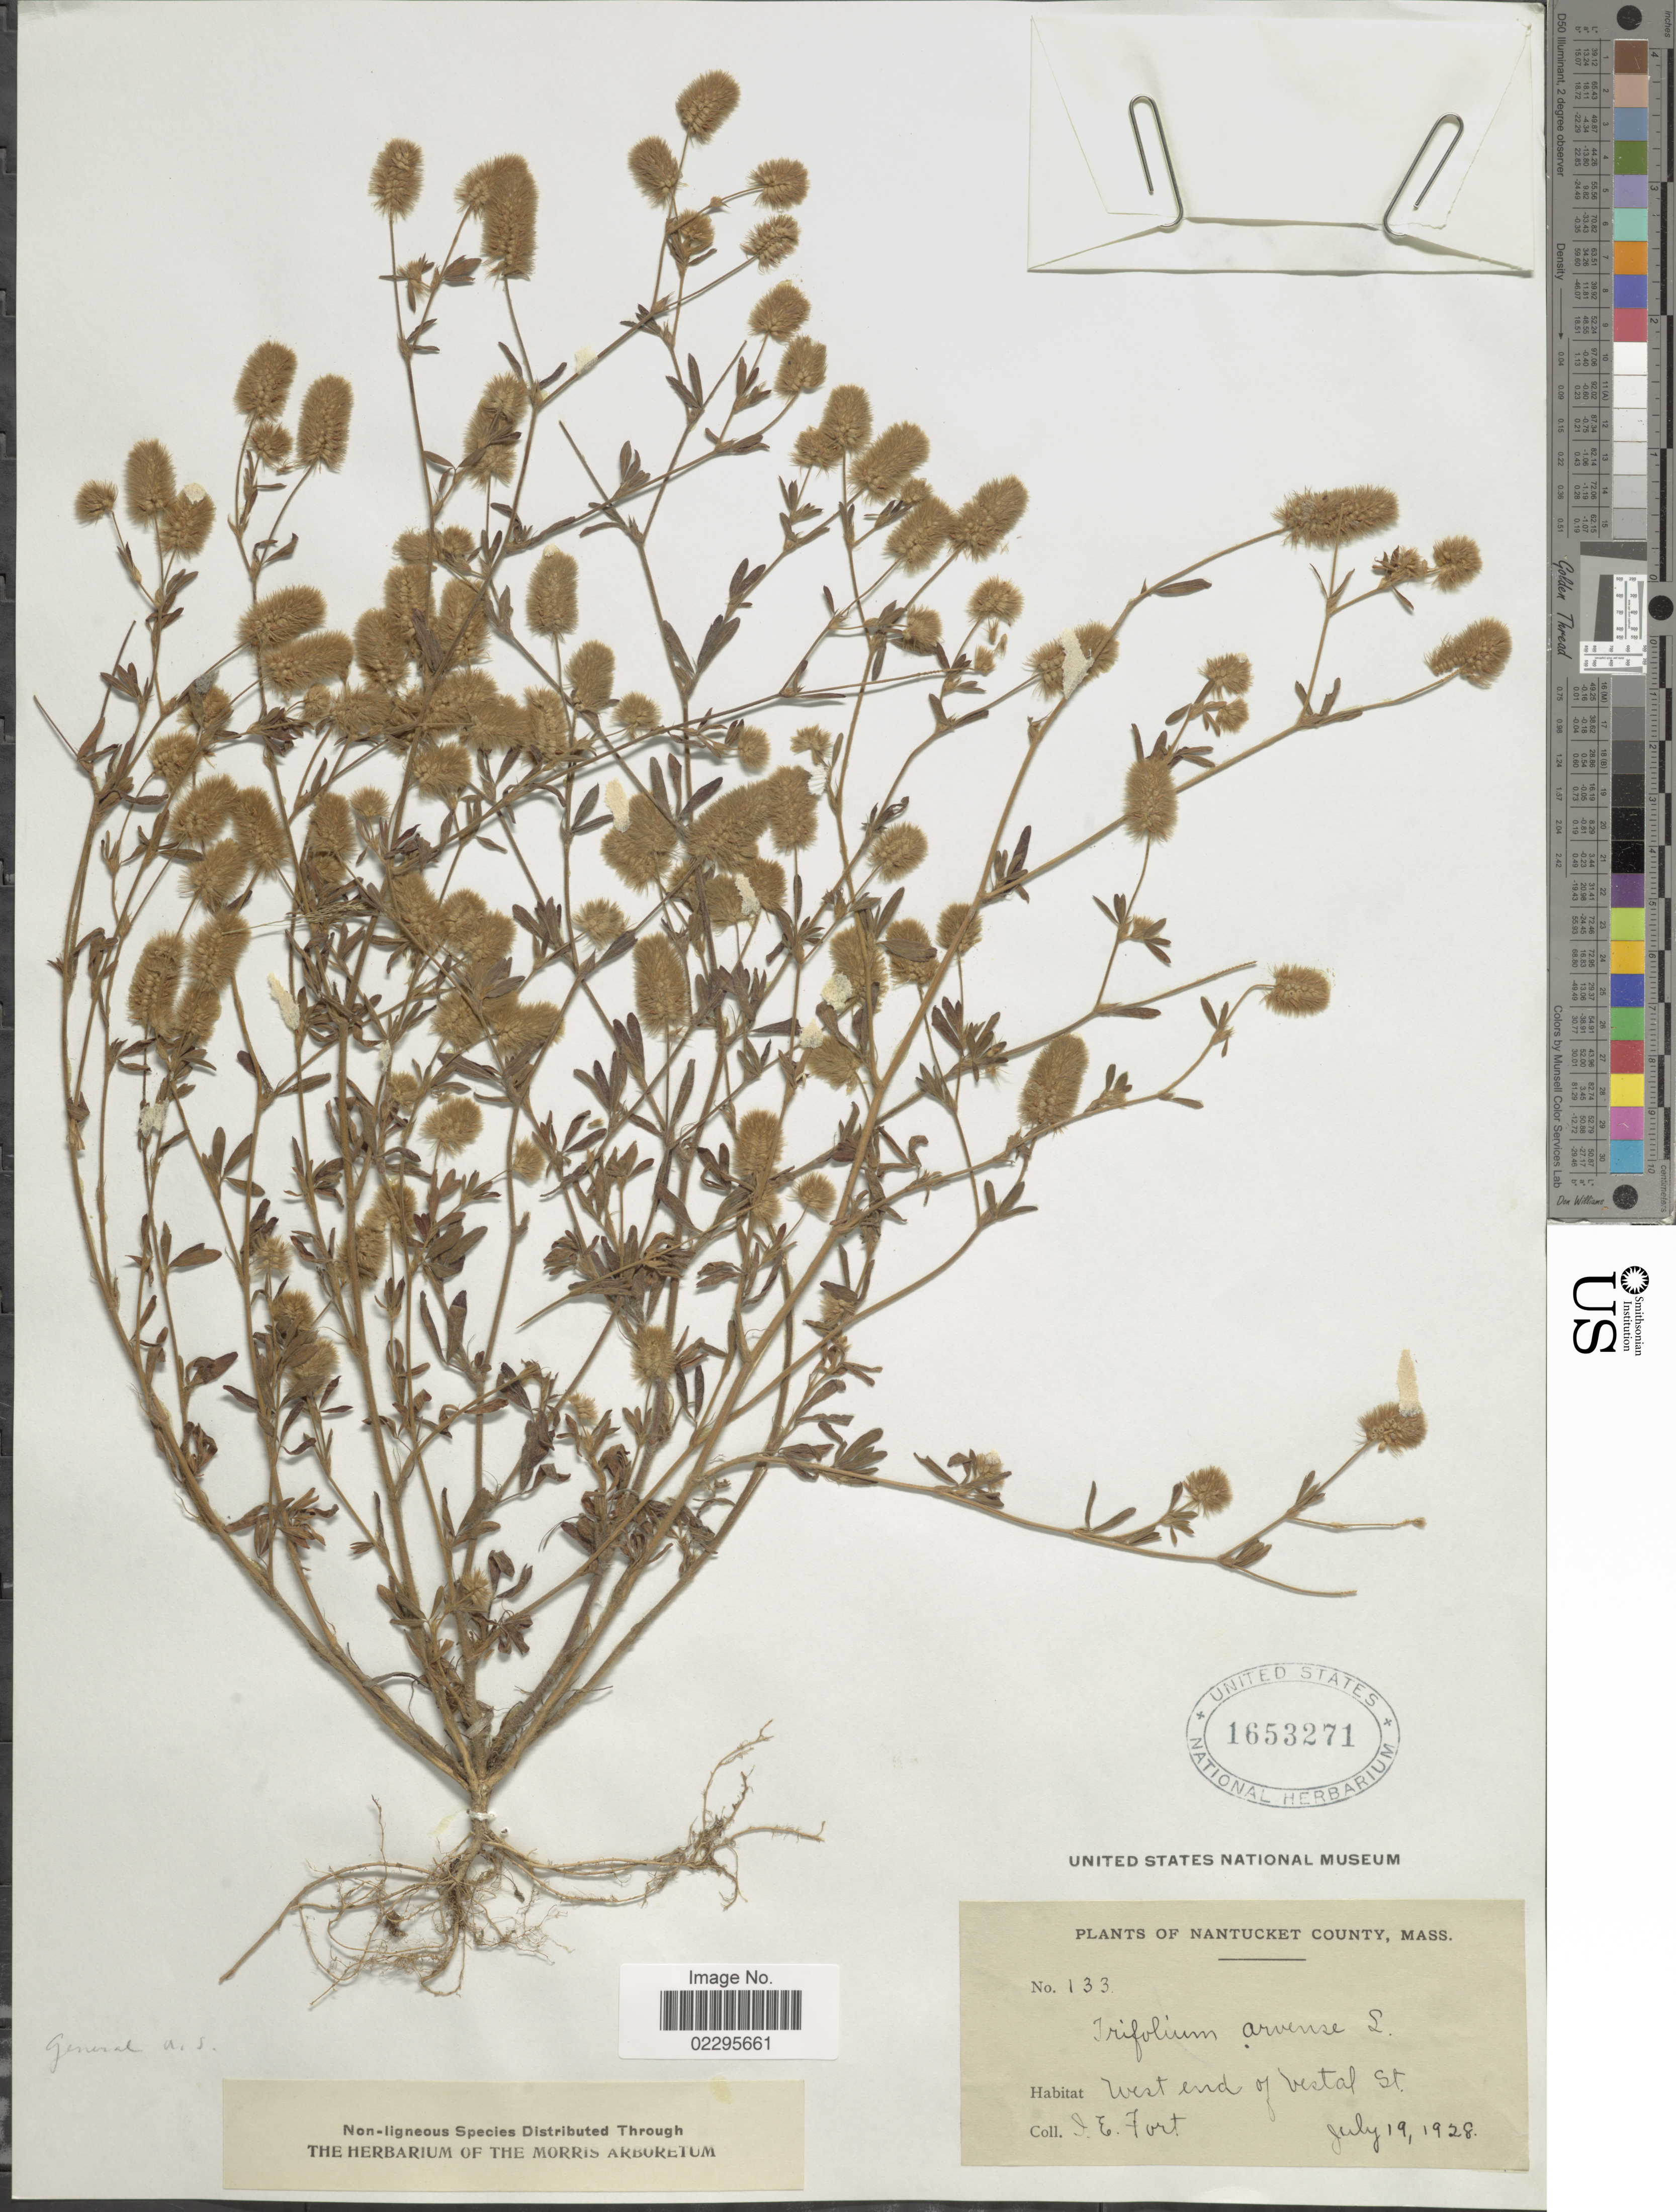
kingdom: Plantae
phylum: Tracheophyta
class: Magnoliopsida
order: Fabales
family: Fabaceae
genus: Trifolium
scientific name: Trifolium arvense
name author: L.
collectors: I. Fort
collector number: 133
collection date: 1928-07-19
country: United States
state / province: Massachusetts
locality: Nantucket County, west end of Vestal St.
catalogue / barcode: US 1653271